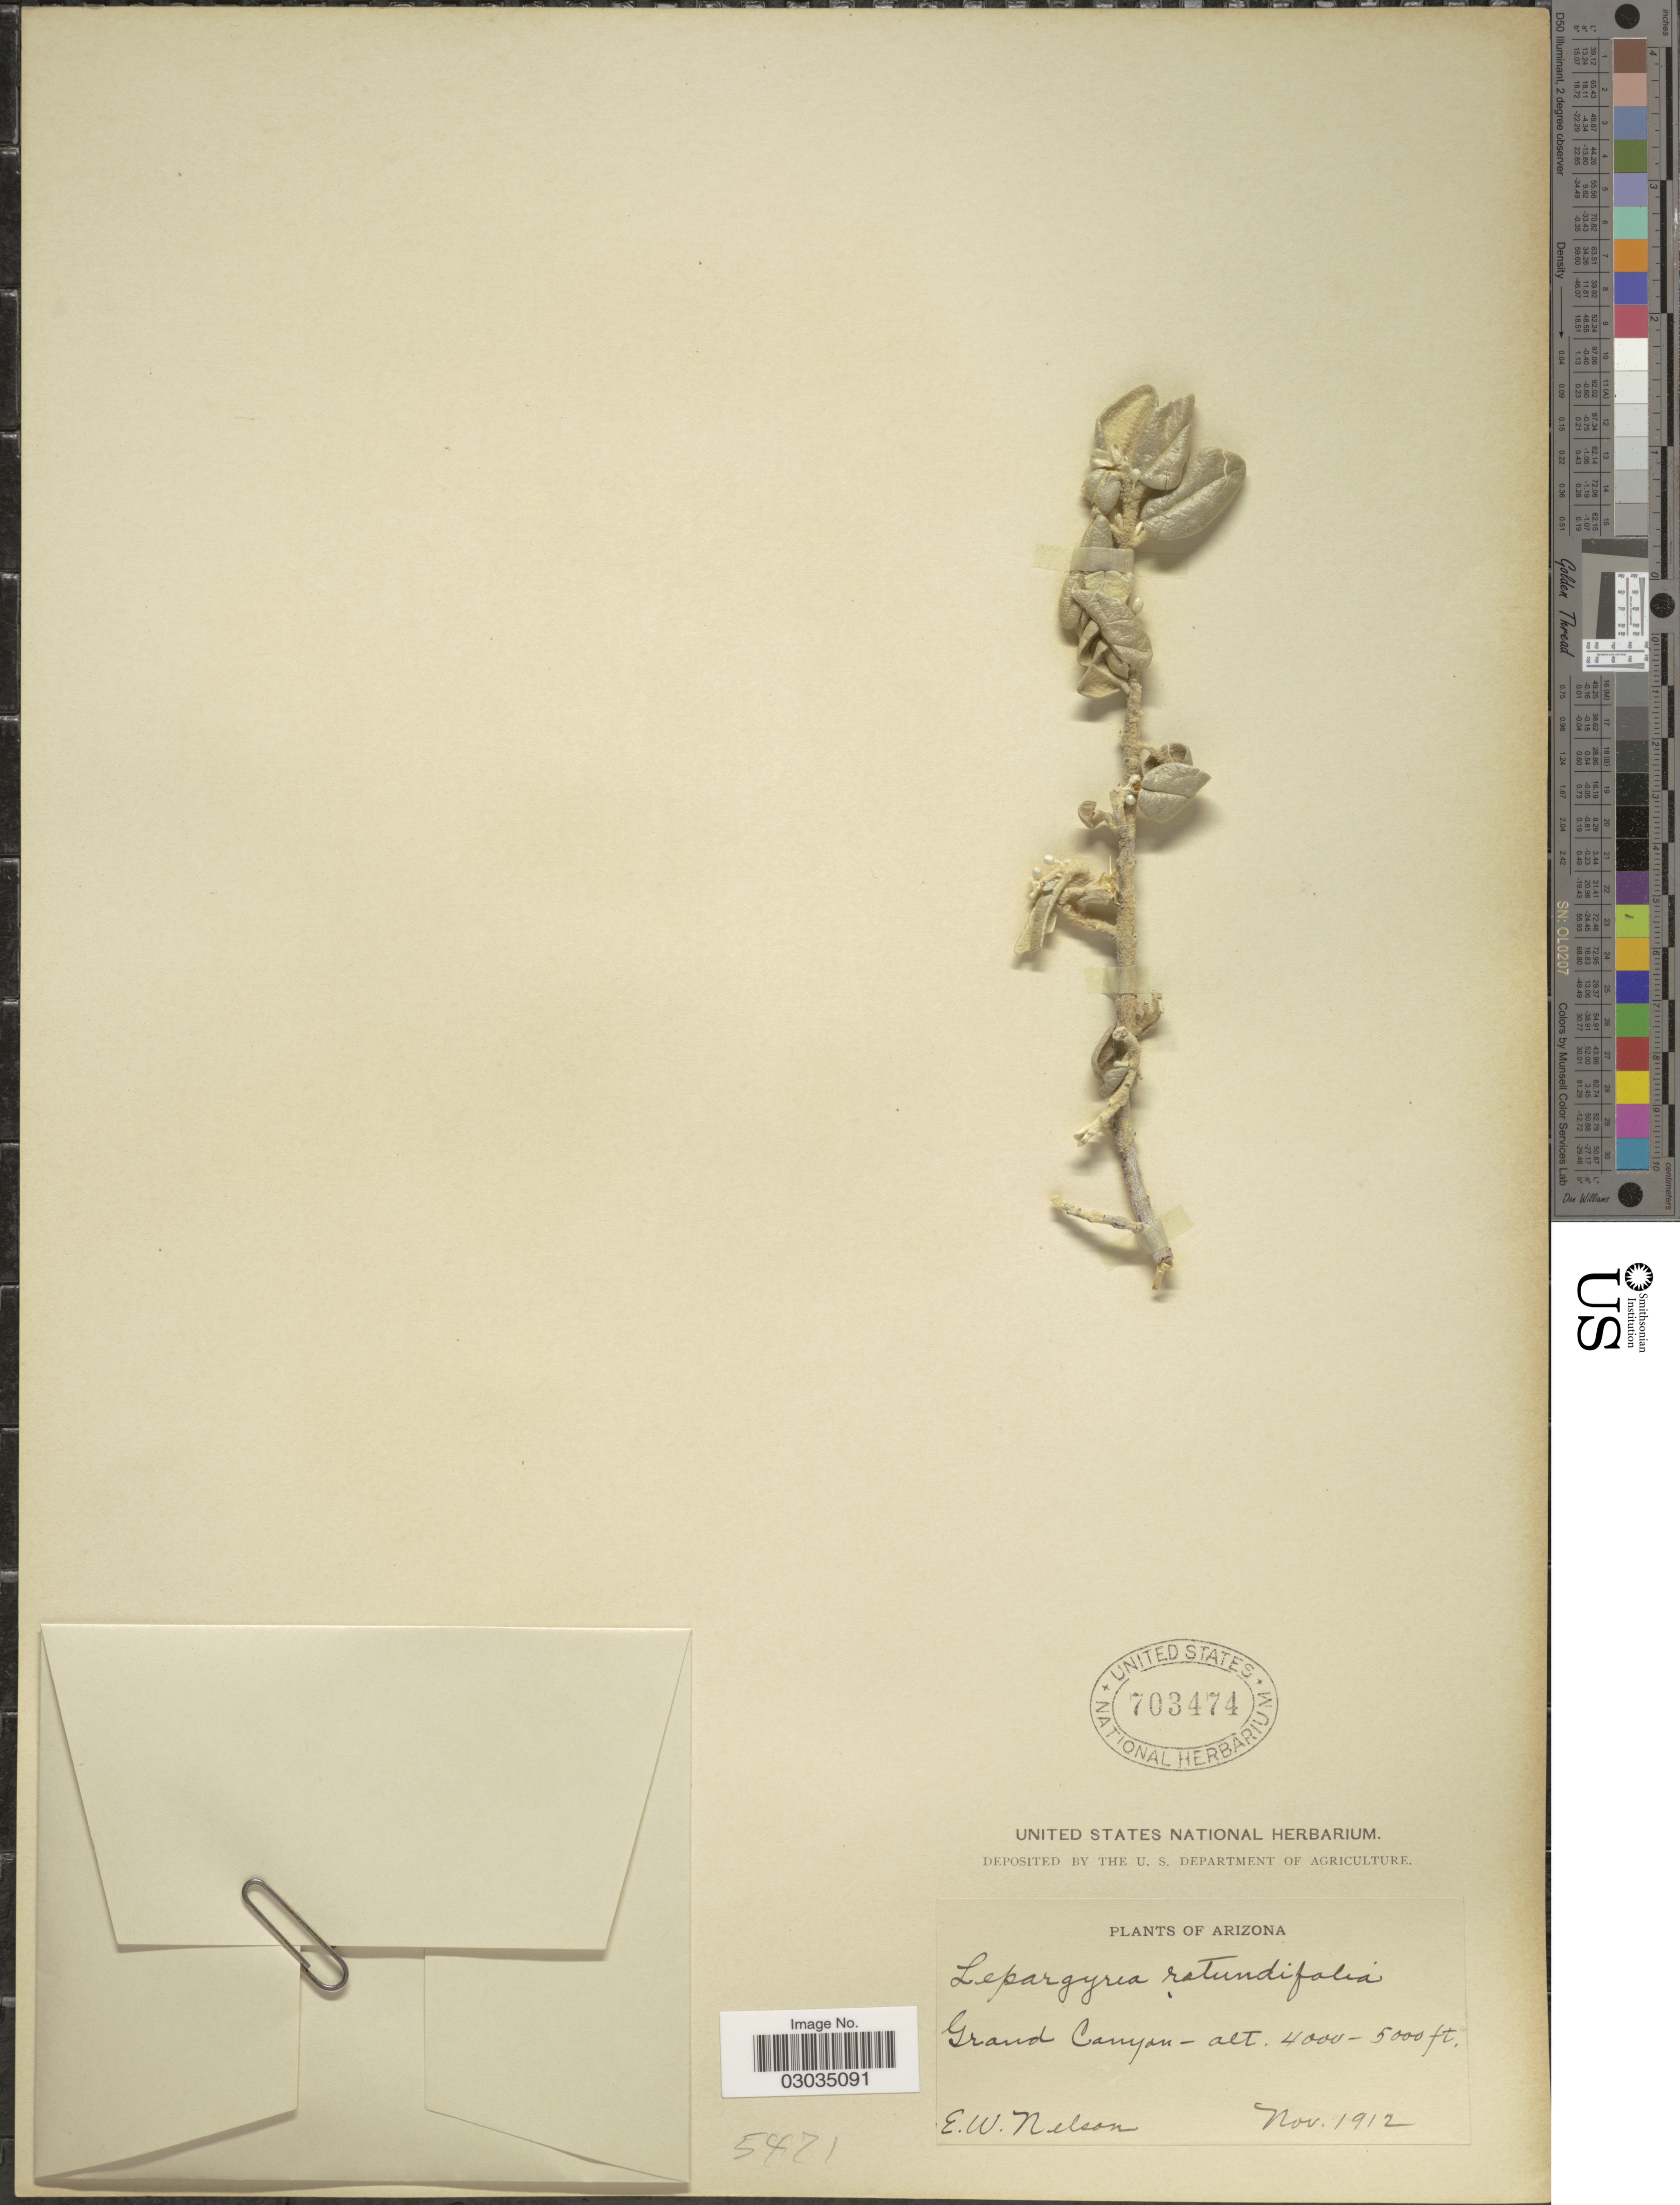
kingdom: Plantae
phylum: Tracheophyta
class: Magnoliopsida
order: Rosales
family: Elaeagnaceae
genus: Shepherdia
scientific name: Shepherdia rotundifolia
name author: Parry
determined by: Strong, Mark T., (BOT), Smithsonian Institution - National Museum of Natural History (UNITED STATES)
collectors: E. W. Nelson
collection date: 1912-11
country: United States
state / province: Arizona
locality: Grand Canyon .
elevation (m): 1219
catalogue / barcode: US 703474